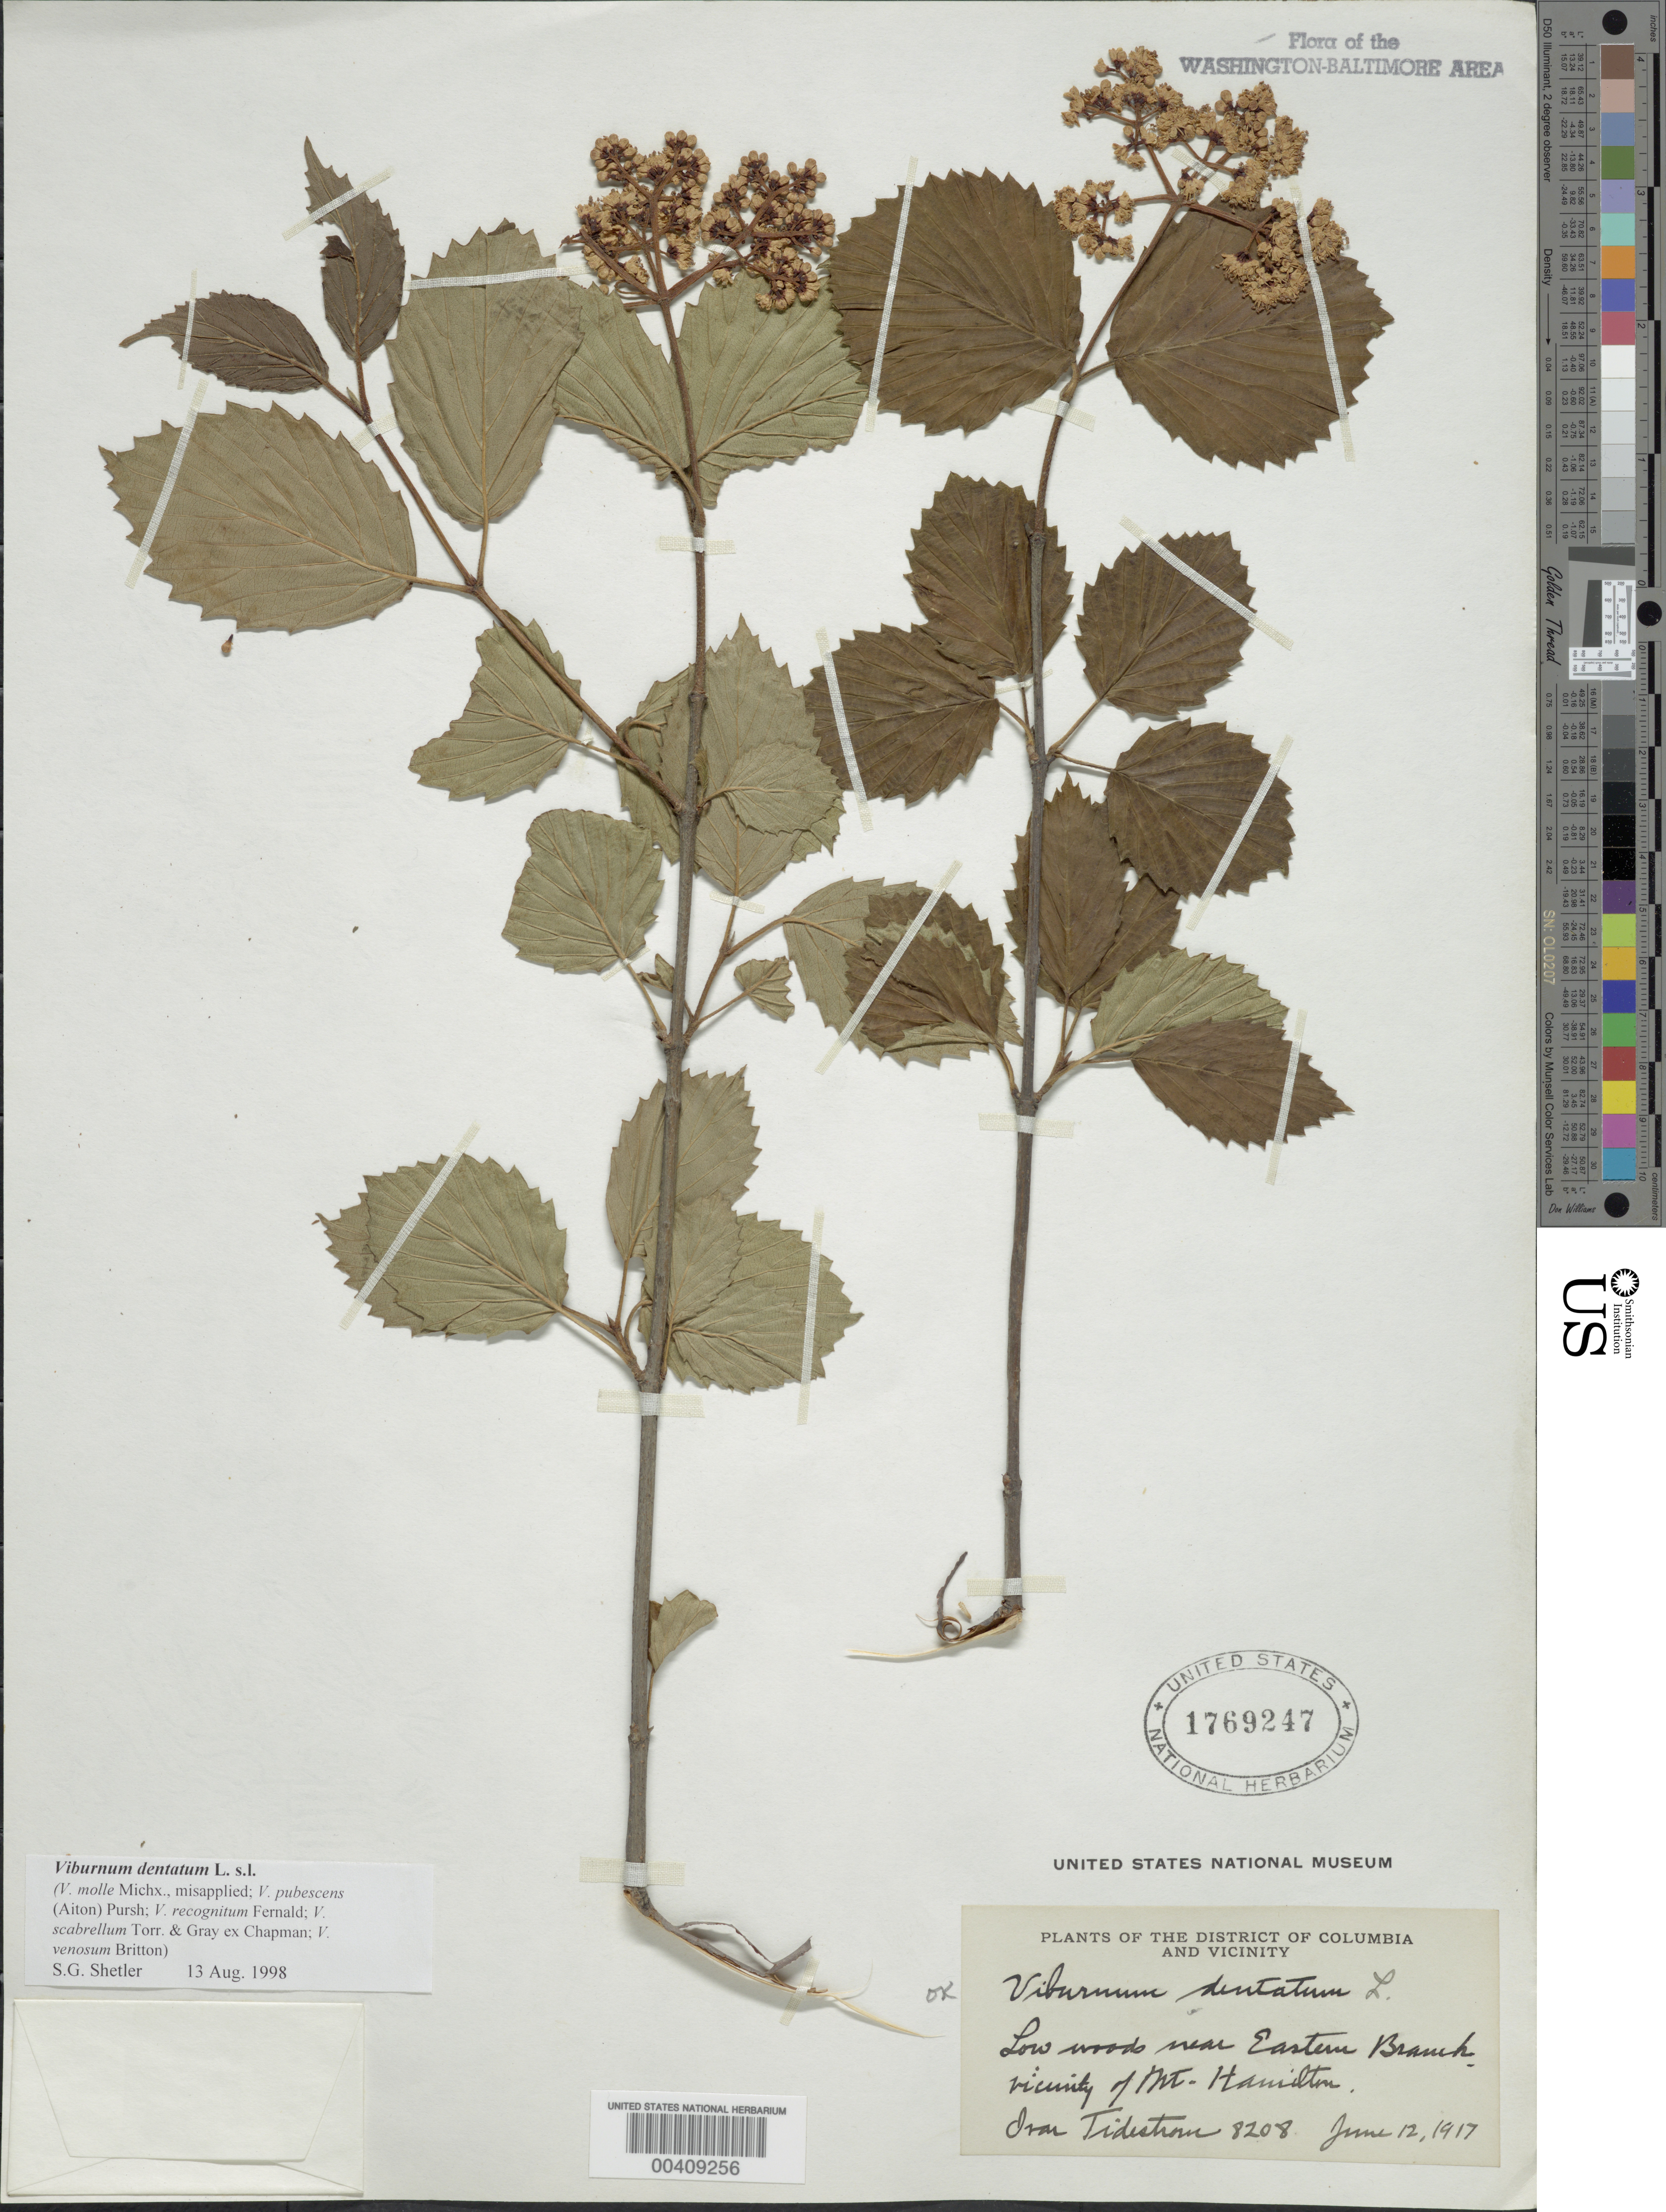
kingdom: Plantae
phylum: Tracheophyta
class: Magnoliopsida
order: Dipsacales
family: Viburnaceae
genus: Viburnum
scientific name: Viburnum dentatum var. recognitum ined.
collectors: I. F. Tidestrom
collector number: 8208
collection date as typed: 12 Jun 1917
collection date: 1917-06-12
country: United States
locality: Near Eastern Branch, vicinity of Mt. Hamilton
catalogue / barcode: US 1769247